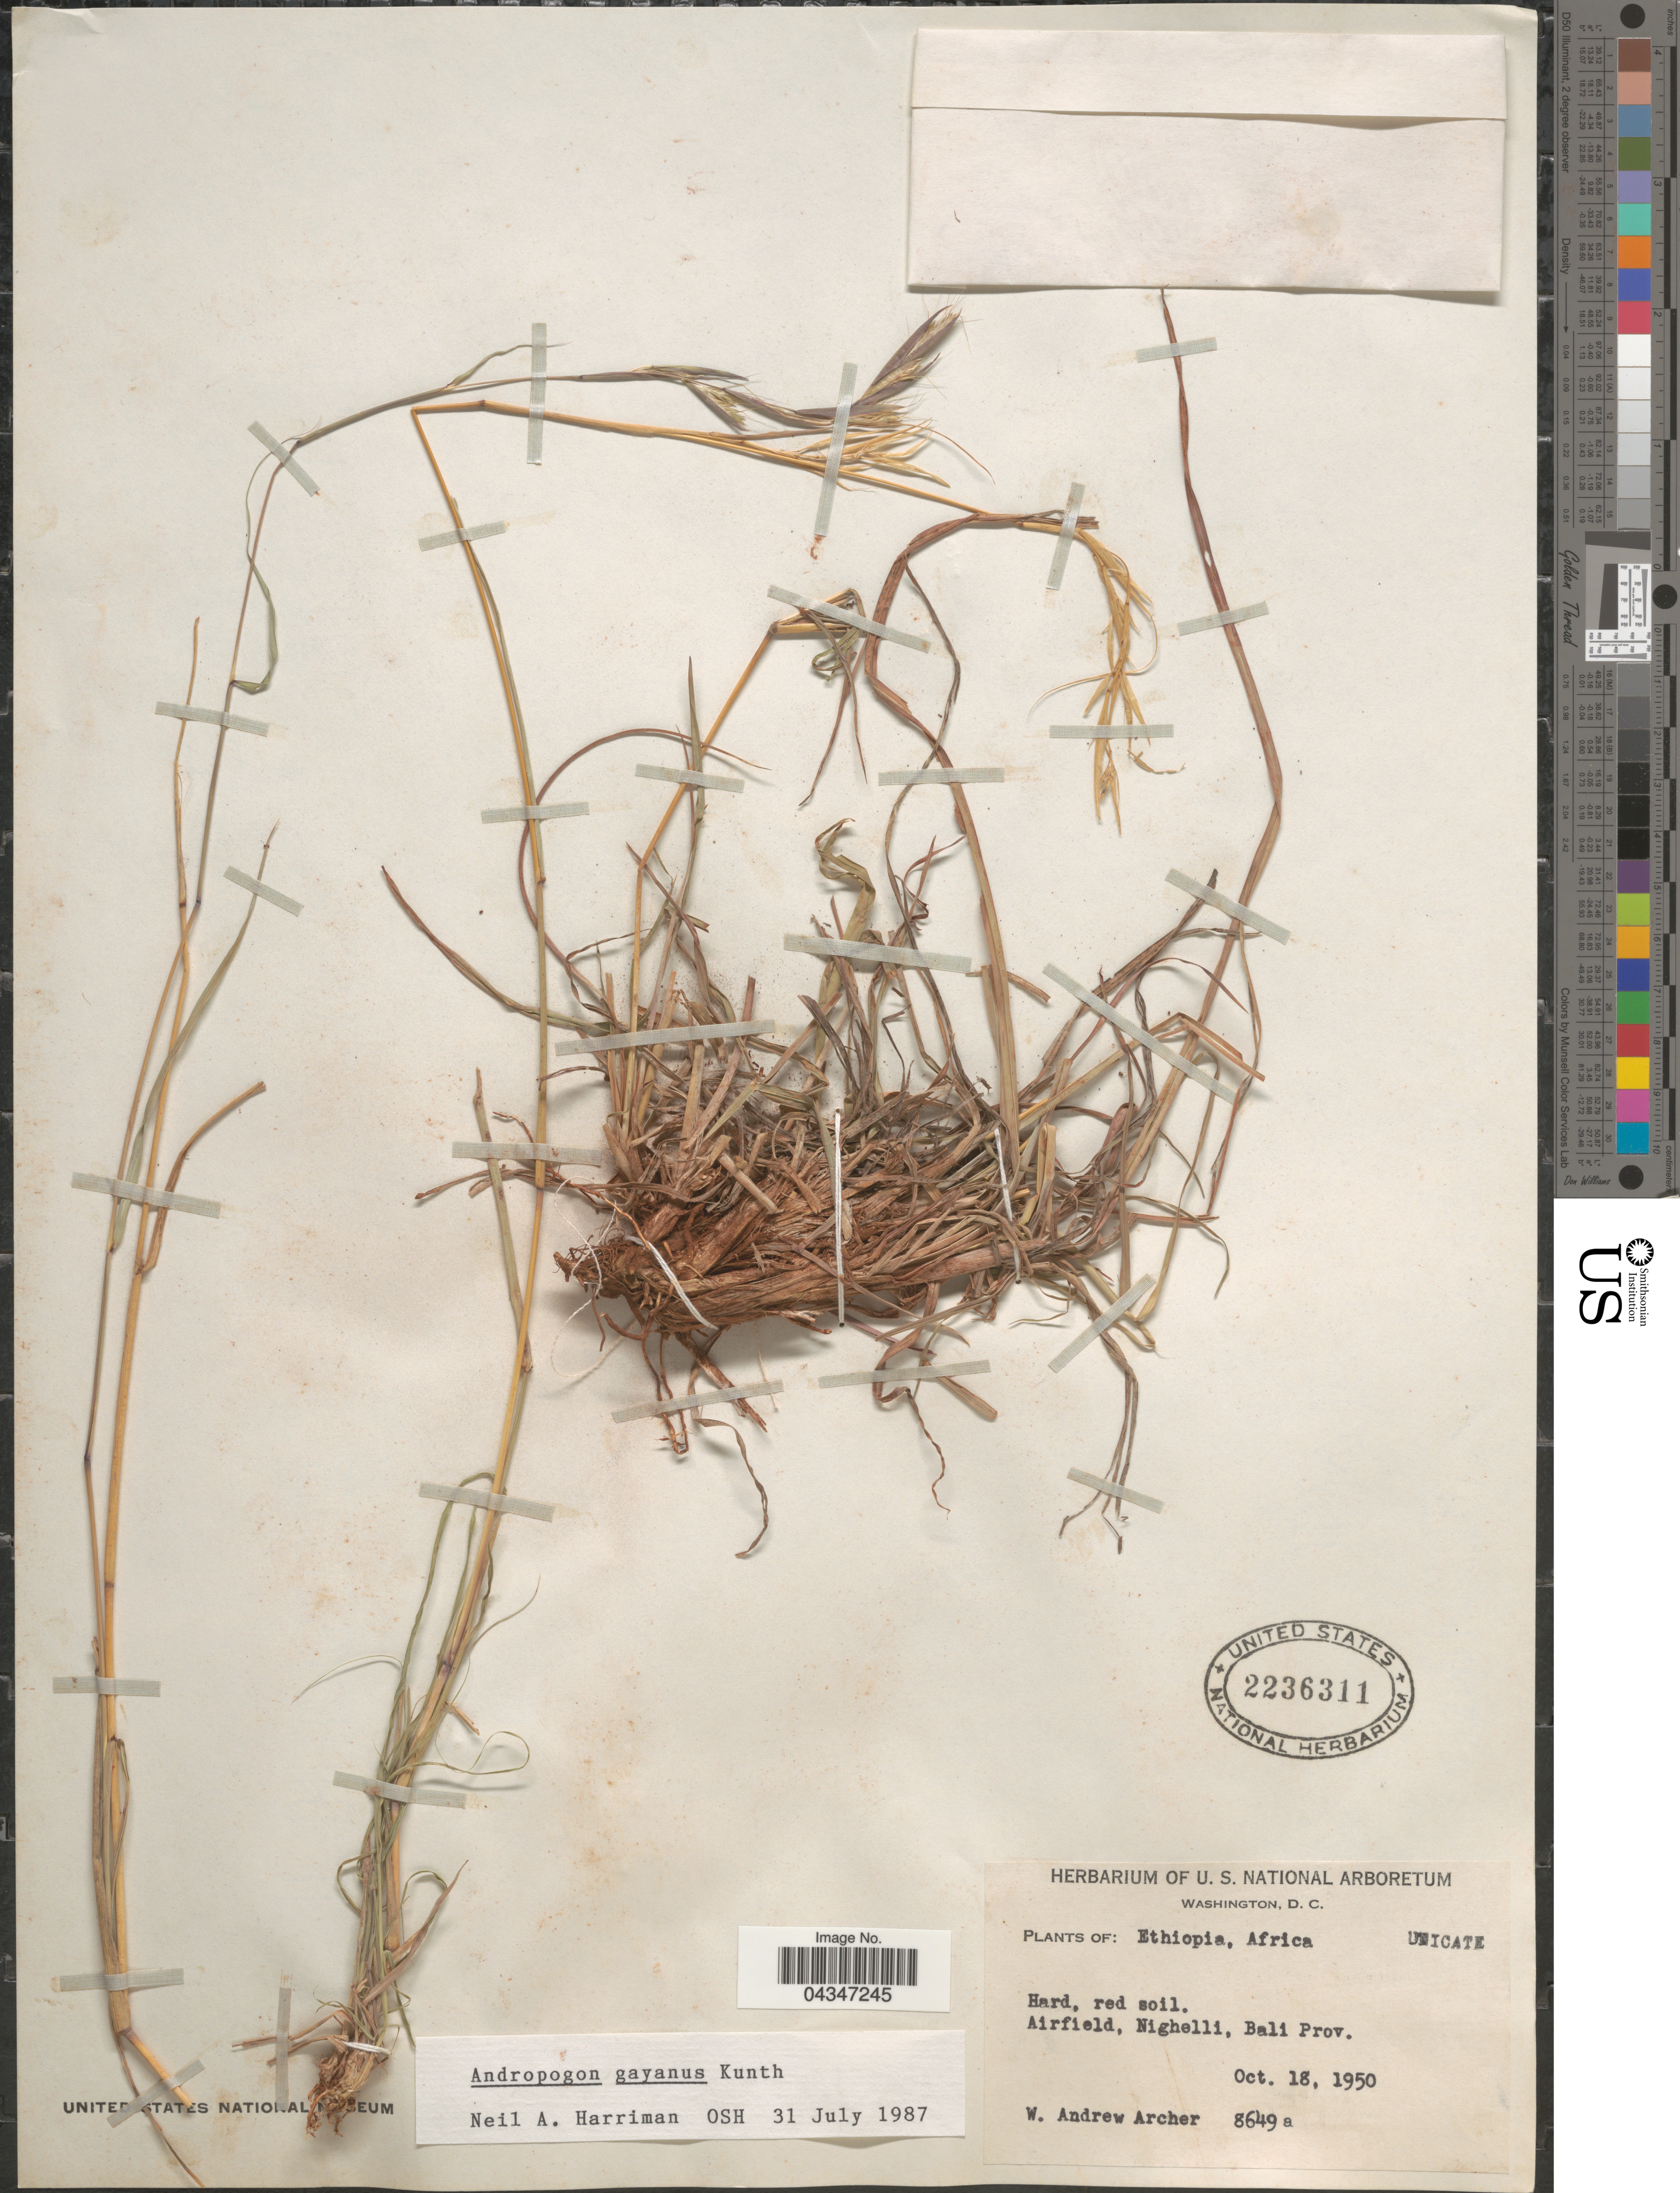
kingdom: Plantae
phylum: Tracheophyta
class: Liliopsida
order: Poales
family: Poaceae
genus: Andropogon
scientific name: Andropogon gayanus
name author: Kunth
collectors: W. A. Archer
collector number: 8649a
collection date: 1950-10-18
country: Ethiopia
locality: Airfield, Nighelli, Bali Prov.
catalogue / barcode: US 2236311